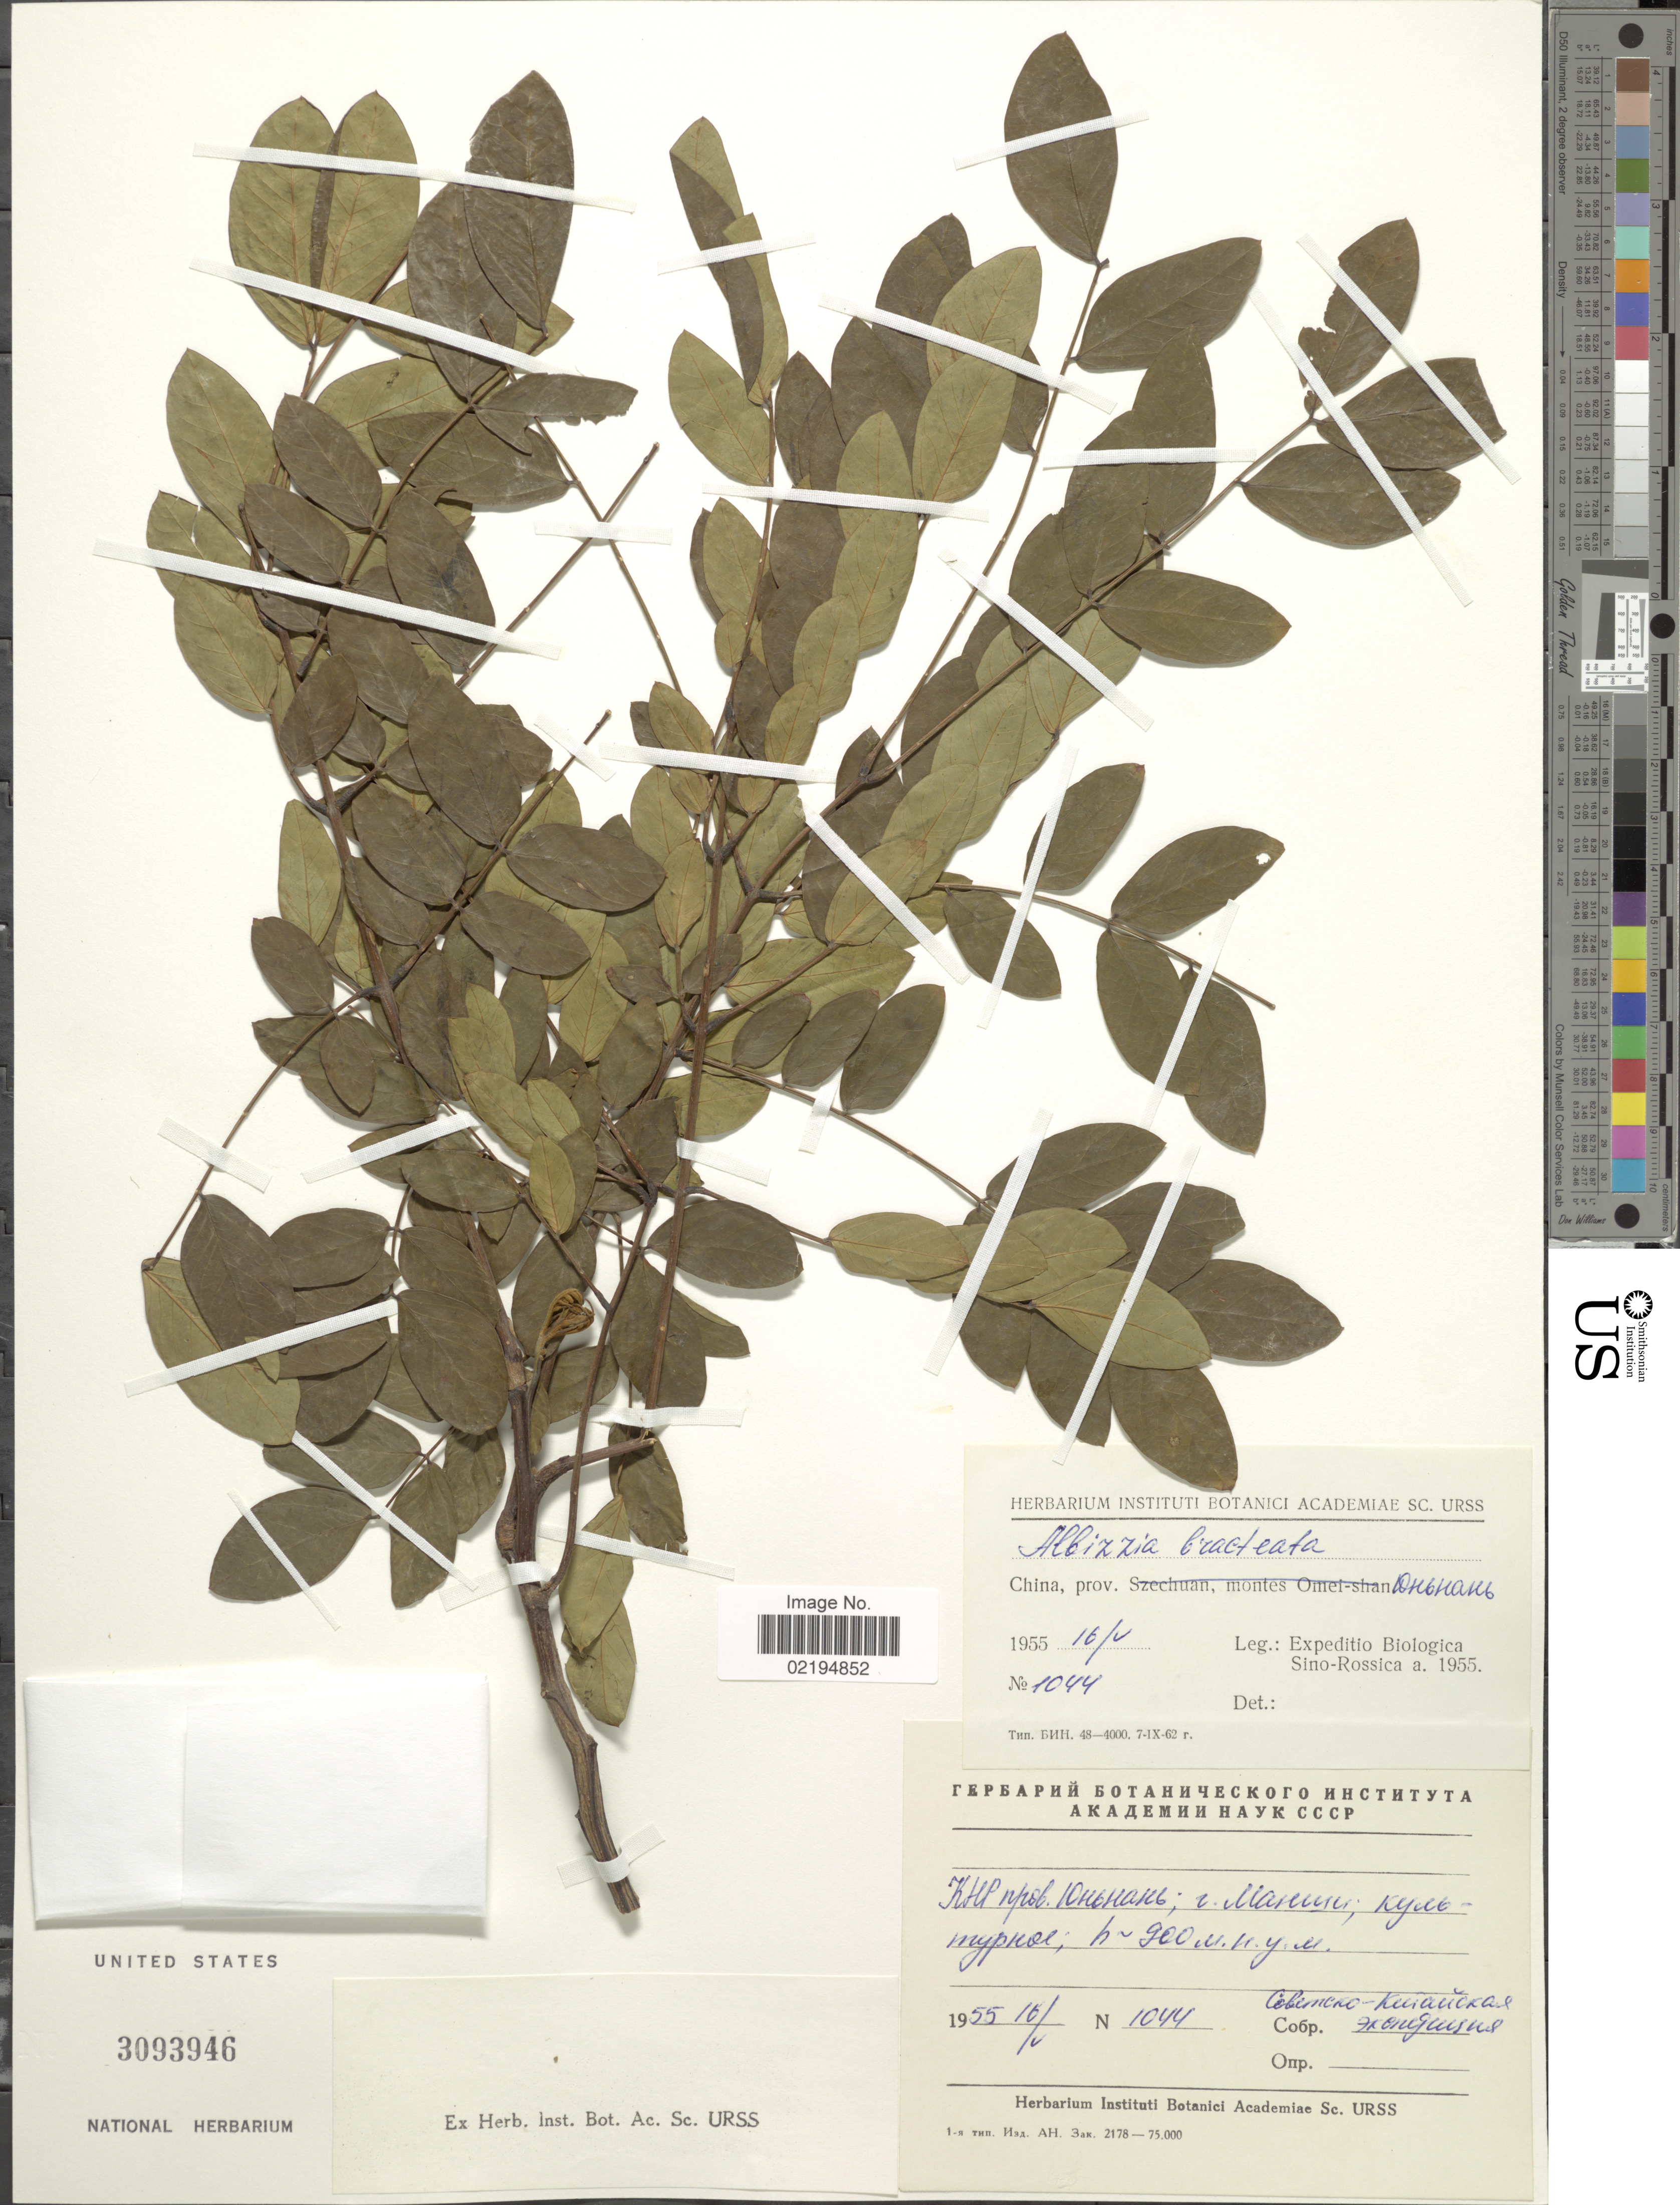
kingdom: Plantae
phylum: Tracheophyta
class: Magnoliopsida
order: Fabales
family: Fabaceae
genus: Albizia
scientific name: Albizia bracteata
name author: Dunn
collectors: Expeditio Biologica Sino-Rossica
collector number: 1044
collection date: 1955-05-16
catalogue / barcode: US 3093946